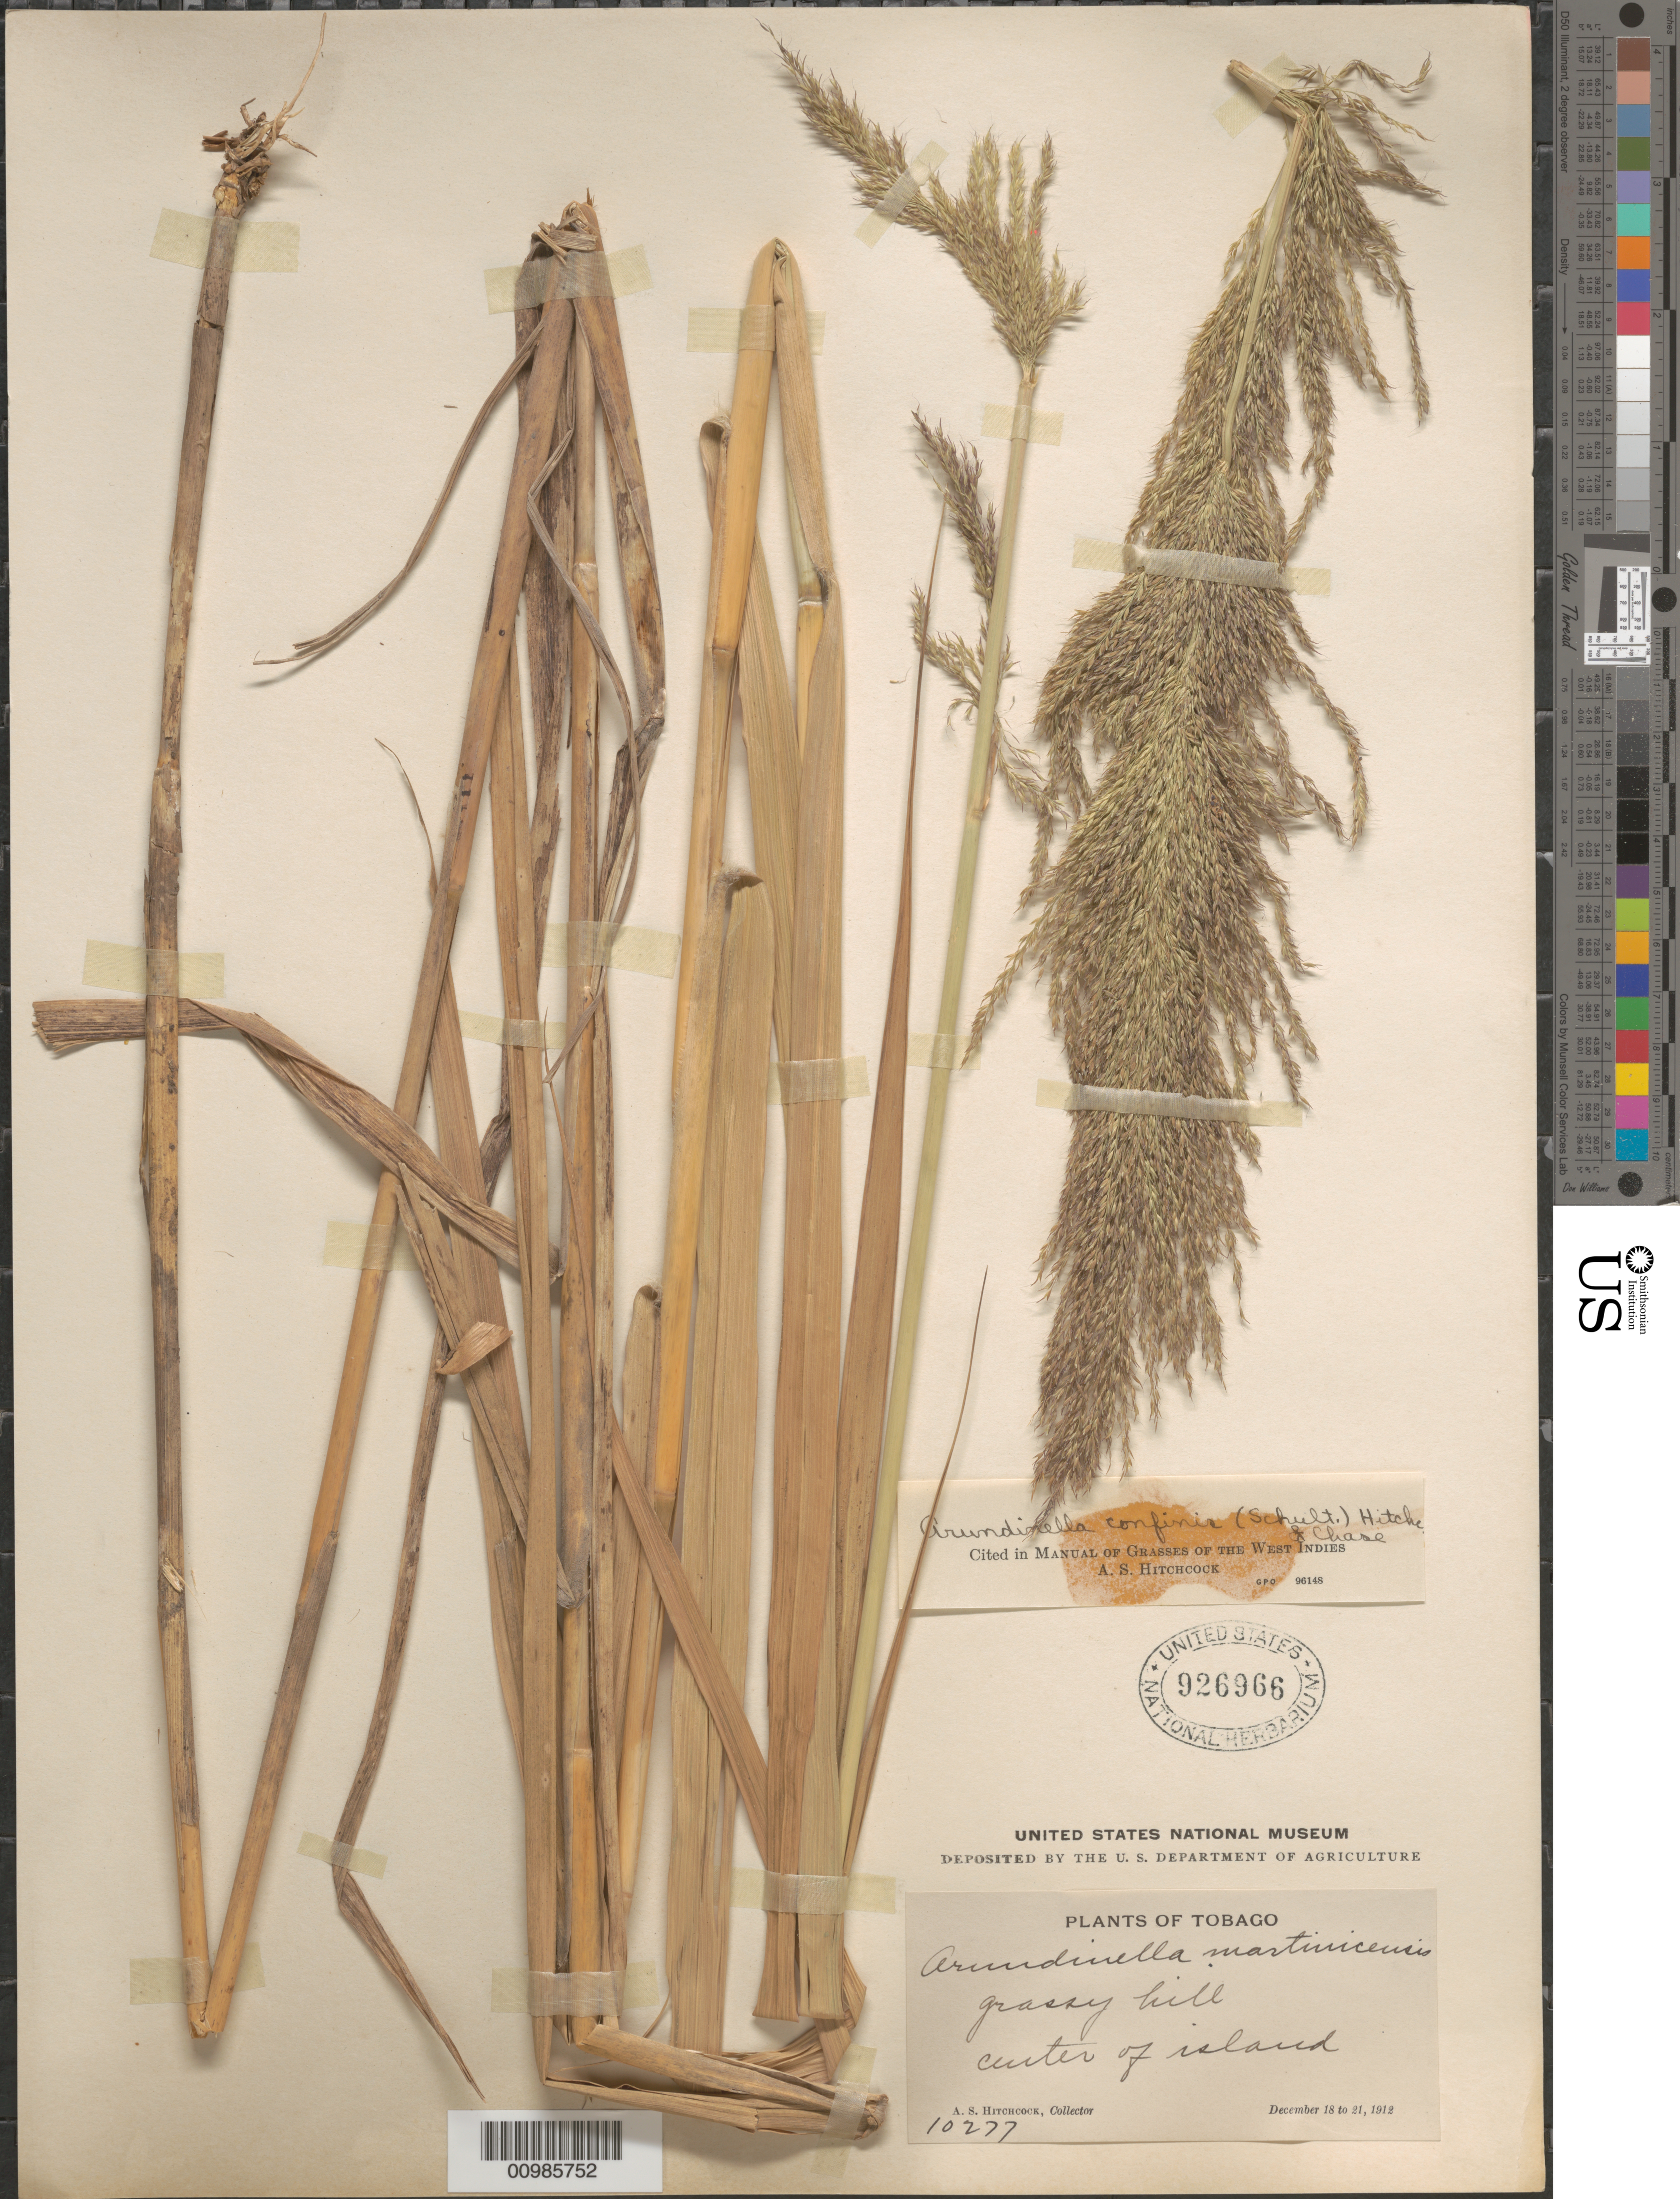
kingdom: Plantae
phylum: Tracheophyta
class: Liliopsida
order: Poales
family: Poaceae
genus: Arundinella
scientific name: Arundinella hispida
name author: (Humb. & Bonpl. ex Willd.) Kuntze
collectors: A. S. Hitchcock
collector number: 10277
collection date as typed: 18 Dec 1912 to12 Dec 1912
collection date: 1912-12-18/1912-12-21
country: Trinidad and Tobago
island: Tobago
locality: center of island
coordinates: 0 N, 0 E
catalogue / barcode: US 926966